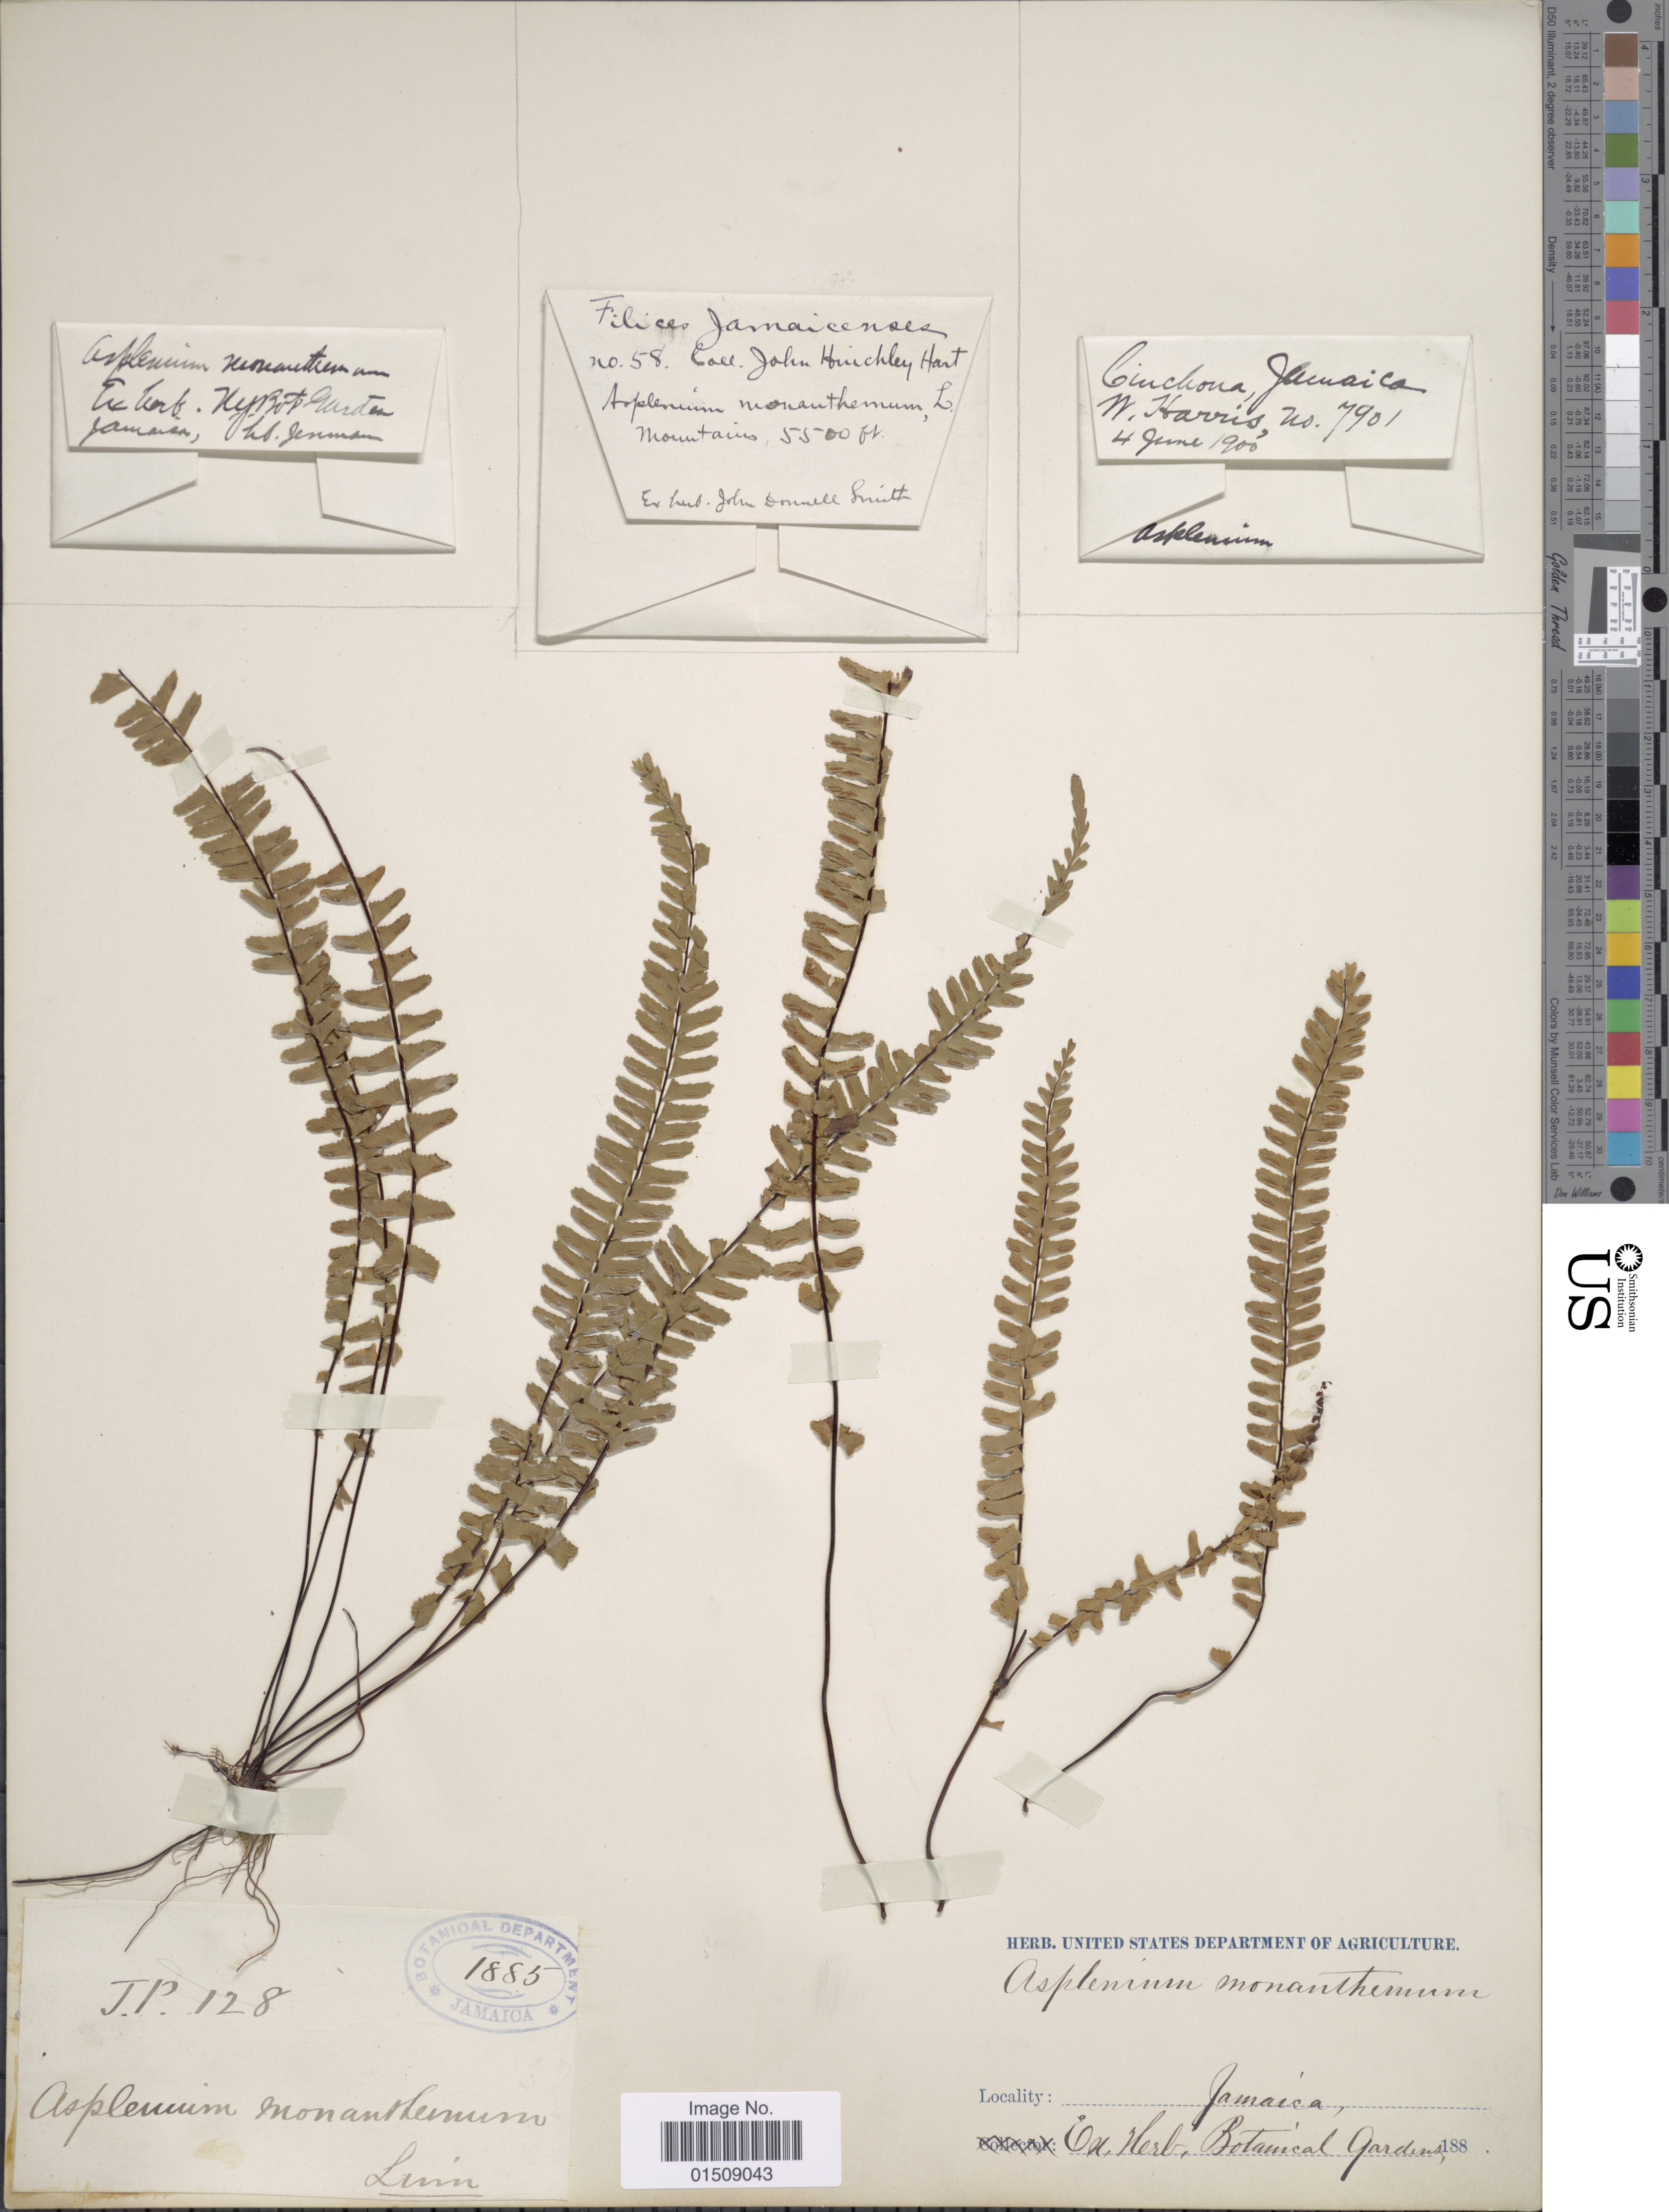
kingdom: Plantae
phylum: Tracheophyta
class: Polypodiopsida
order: Polypodiales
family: Aspleniaceae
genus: Asplenium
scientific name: Asplenium monanthes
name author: L.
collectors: ex herb. Bot. Gard.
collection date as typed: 188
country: Jamaica